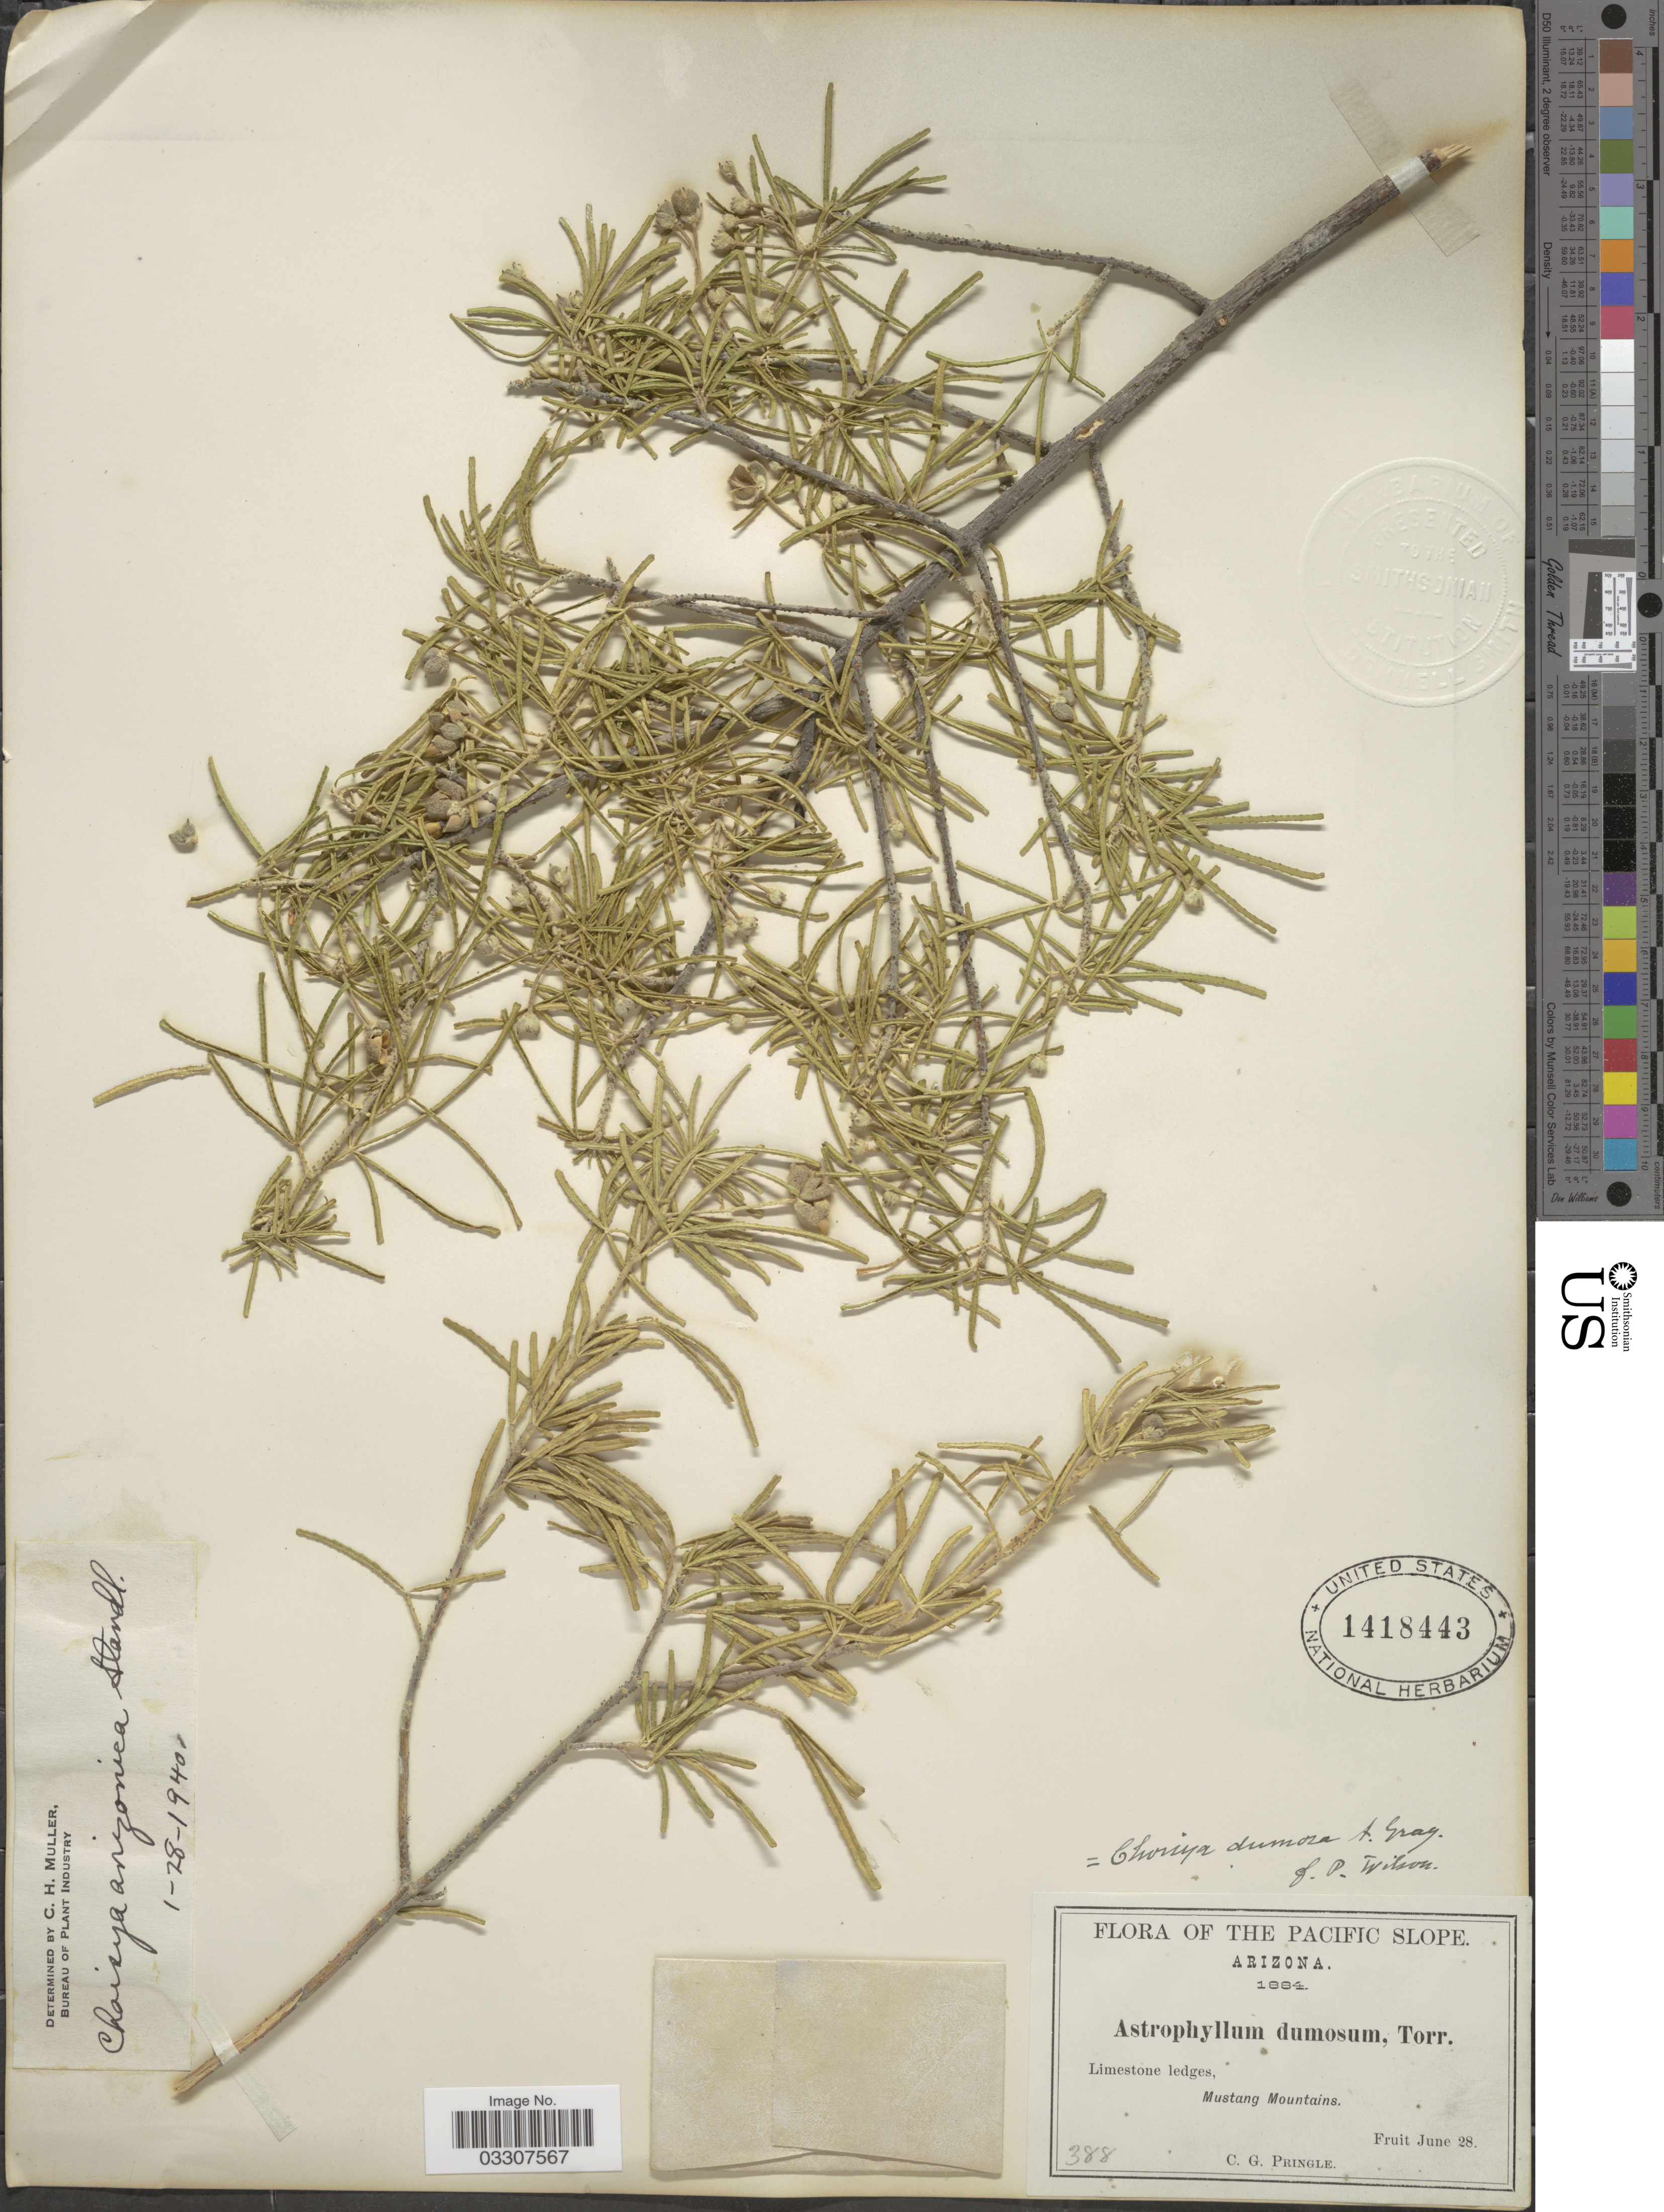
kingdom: Plantae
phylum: Tracheophyta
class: Magnoliopsida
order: Sapindales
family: Rutaceae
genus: Choisya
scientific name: Choisya dumosa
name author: A. Gray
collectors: C. G. Pringle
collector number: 388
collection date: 1884-06-28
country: United States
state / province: Arizona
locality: The Pacific Slope. Mustang Mountains.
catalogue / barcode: US 1418443